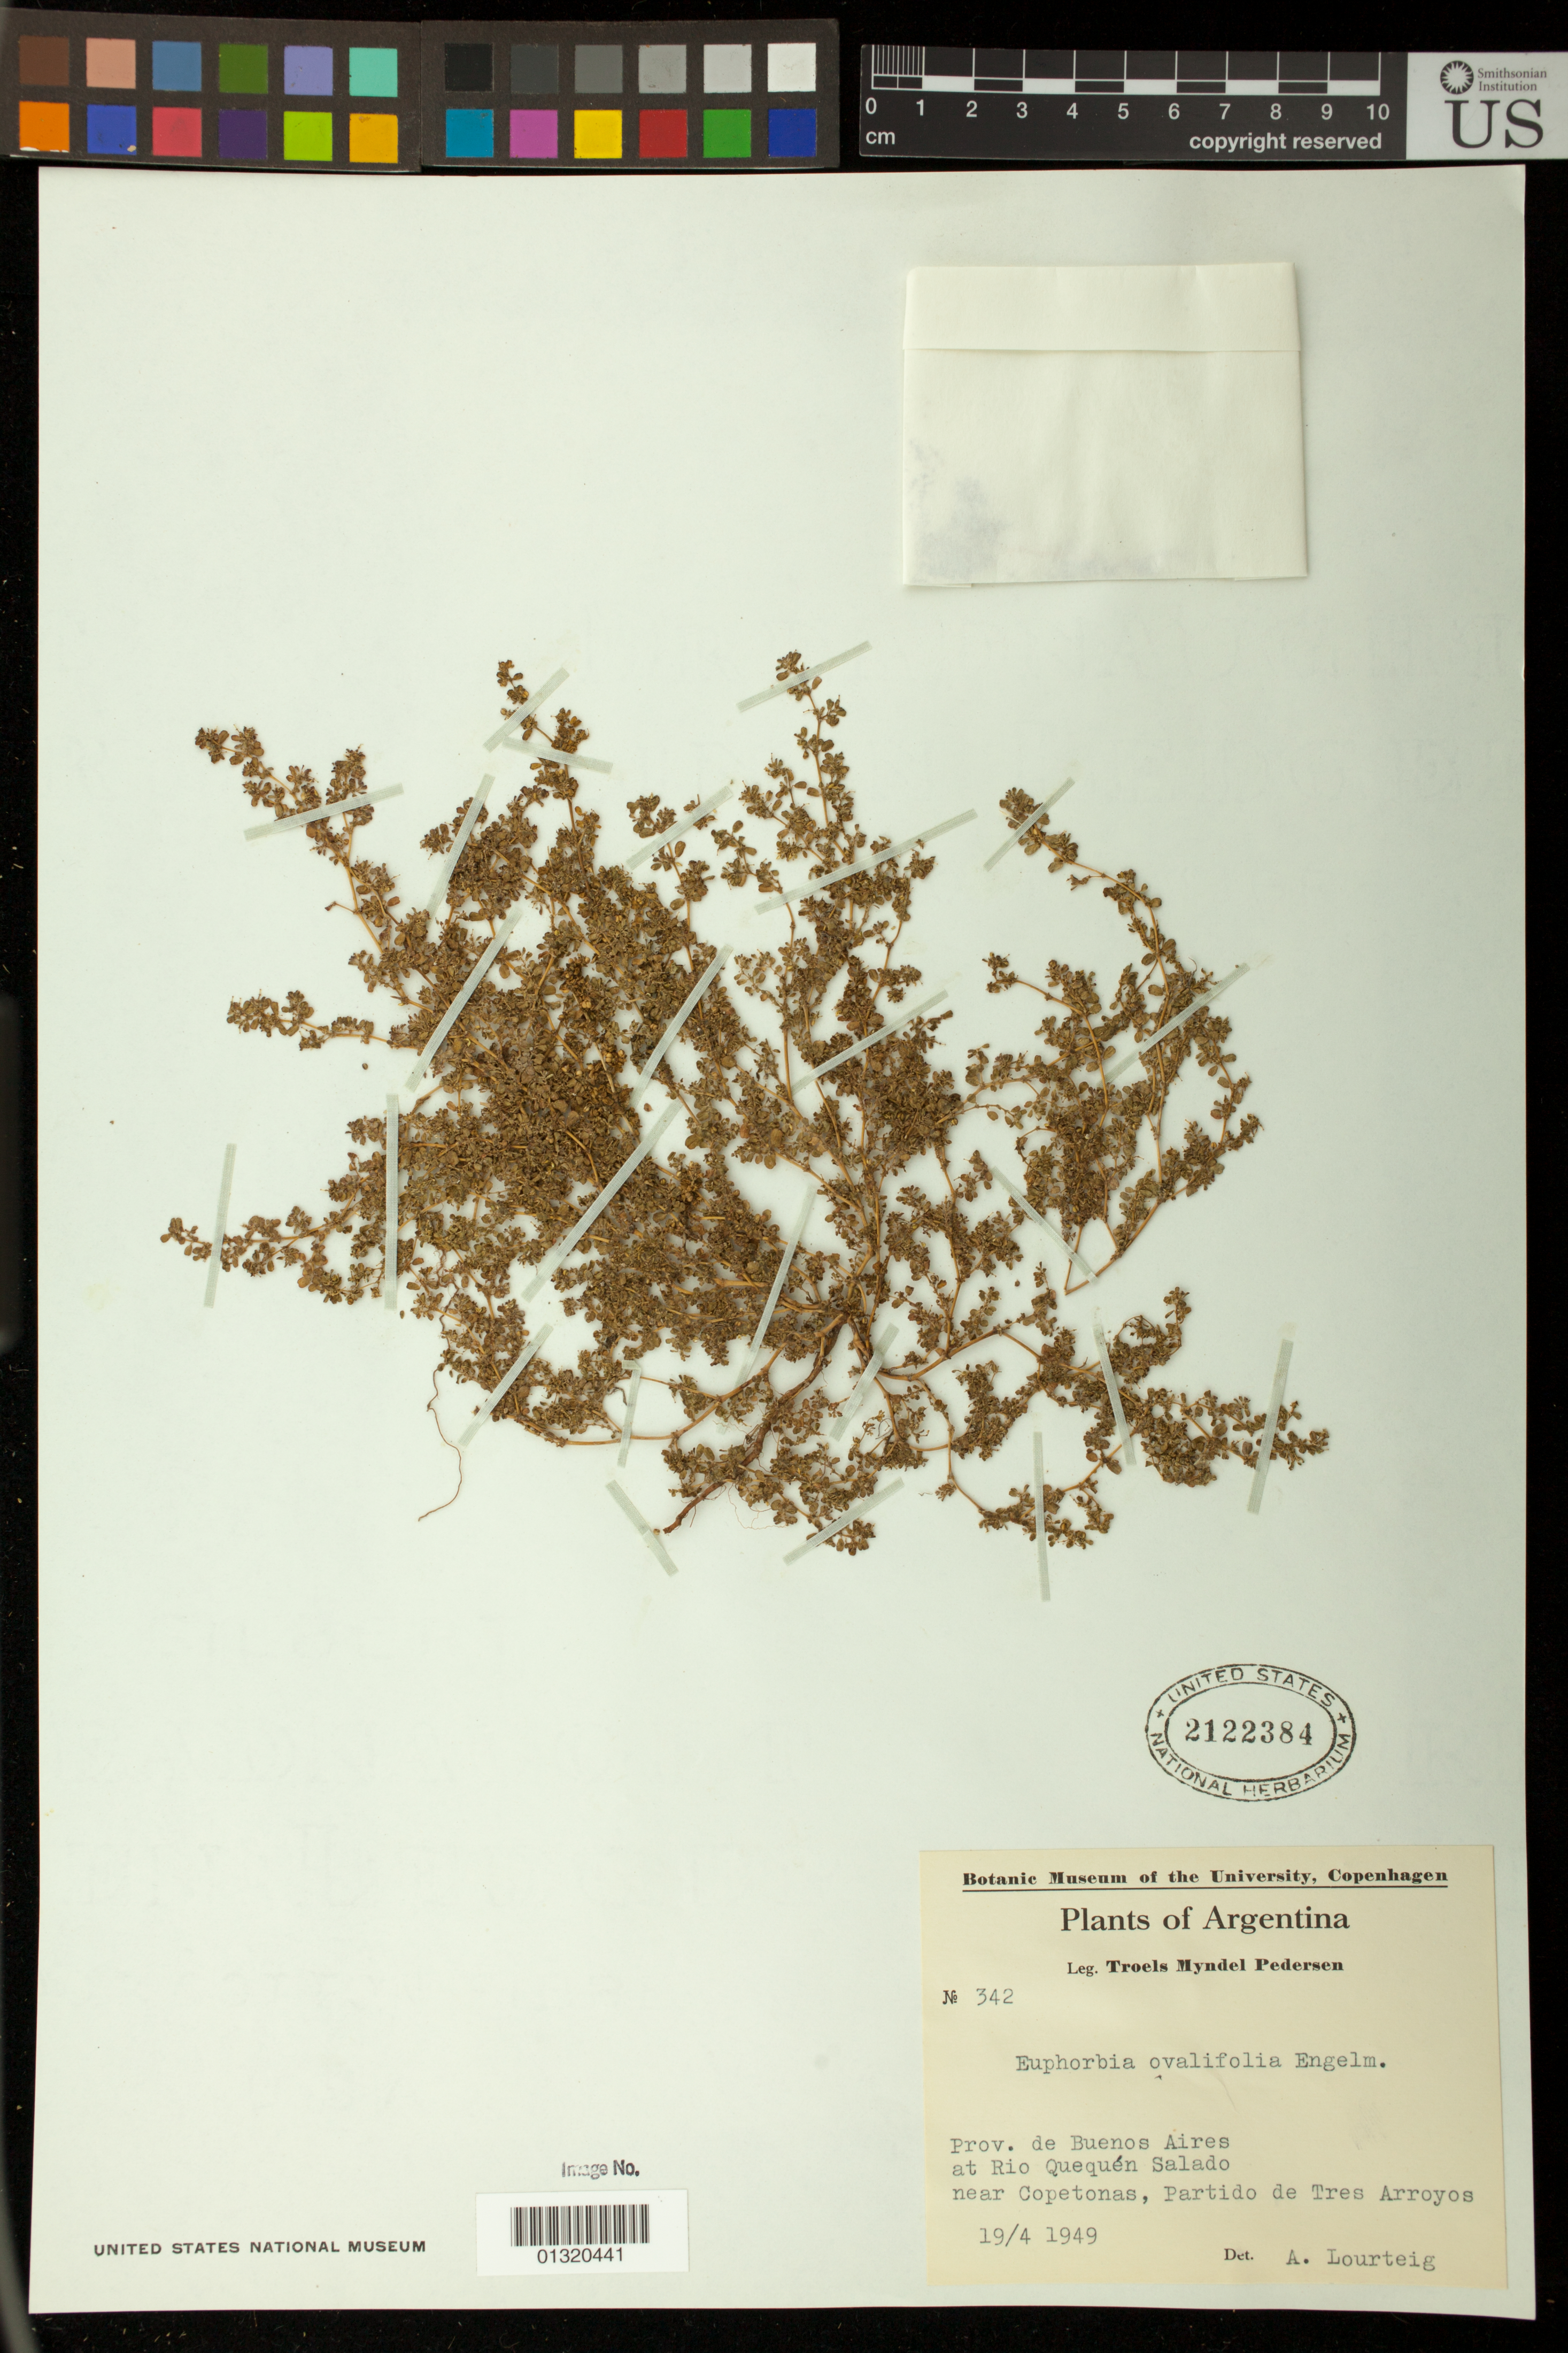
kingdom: Plantae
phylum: Tracheophyta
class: Magnoliopsida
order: Malpighiales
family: Euphorbiaceae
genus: Euphorbia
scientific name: Euphorbia klotzschii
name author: Oudejans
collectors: T. M. Pedersen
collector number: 342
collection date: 1949-04-19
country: Argentina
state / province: Catamarca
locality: at Rio Quequen Salado near Copetonas, Partido de Tres Arroyos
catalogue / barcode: US 2122384